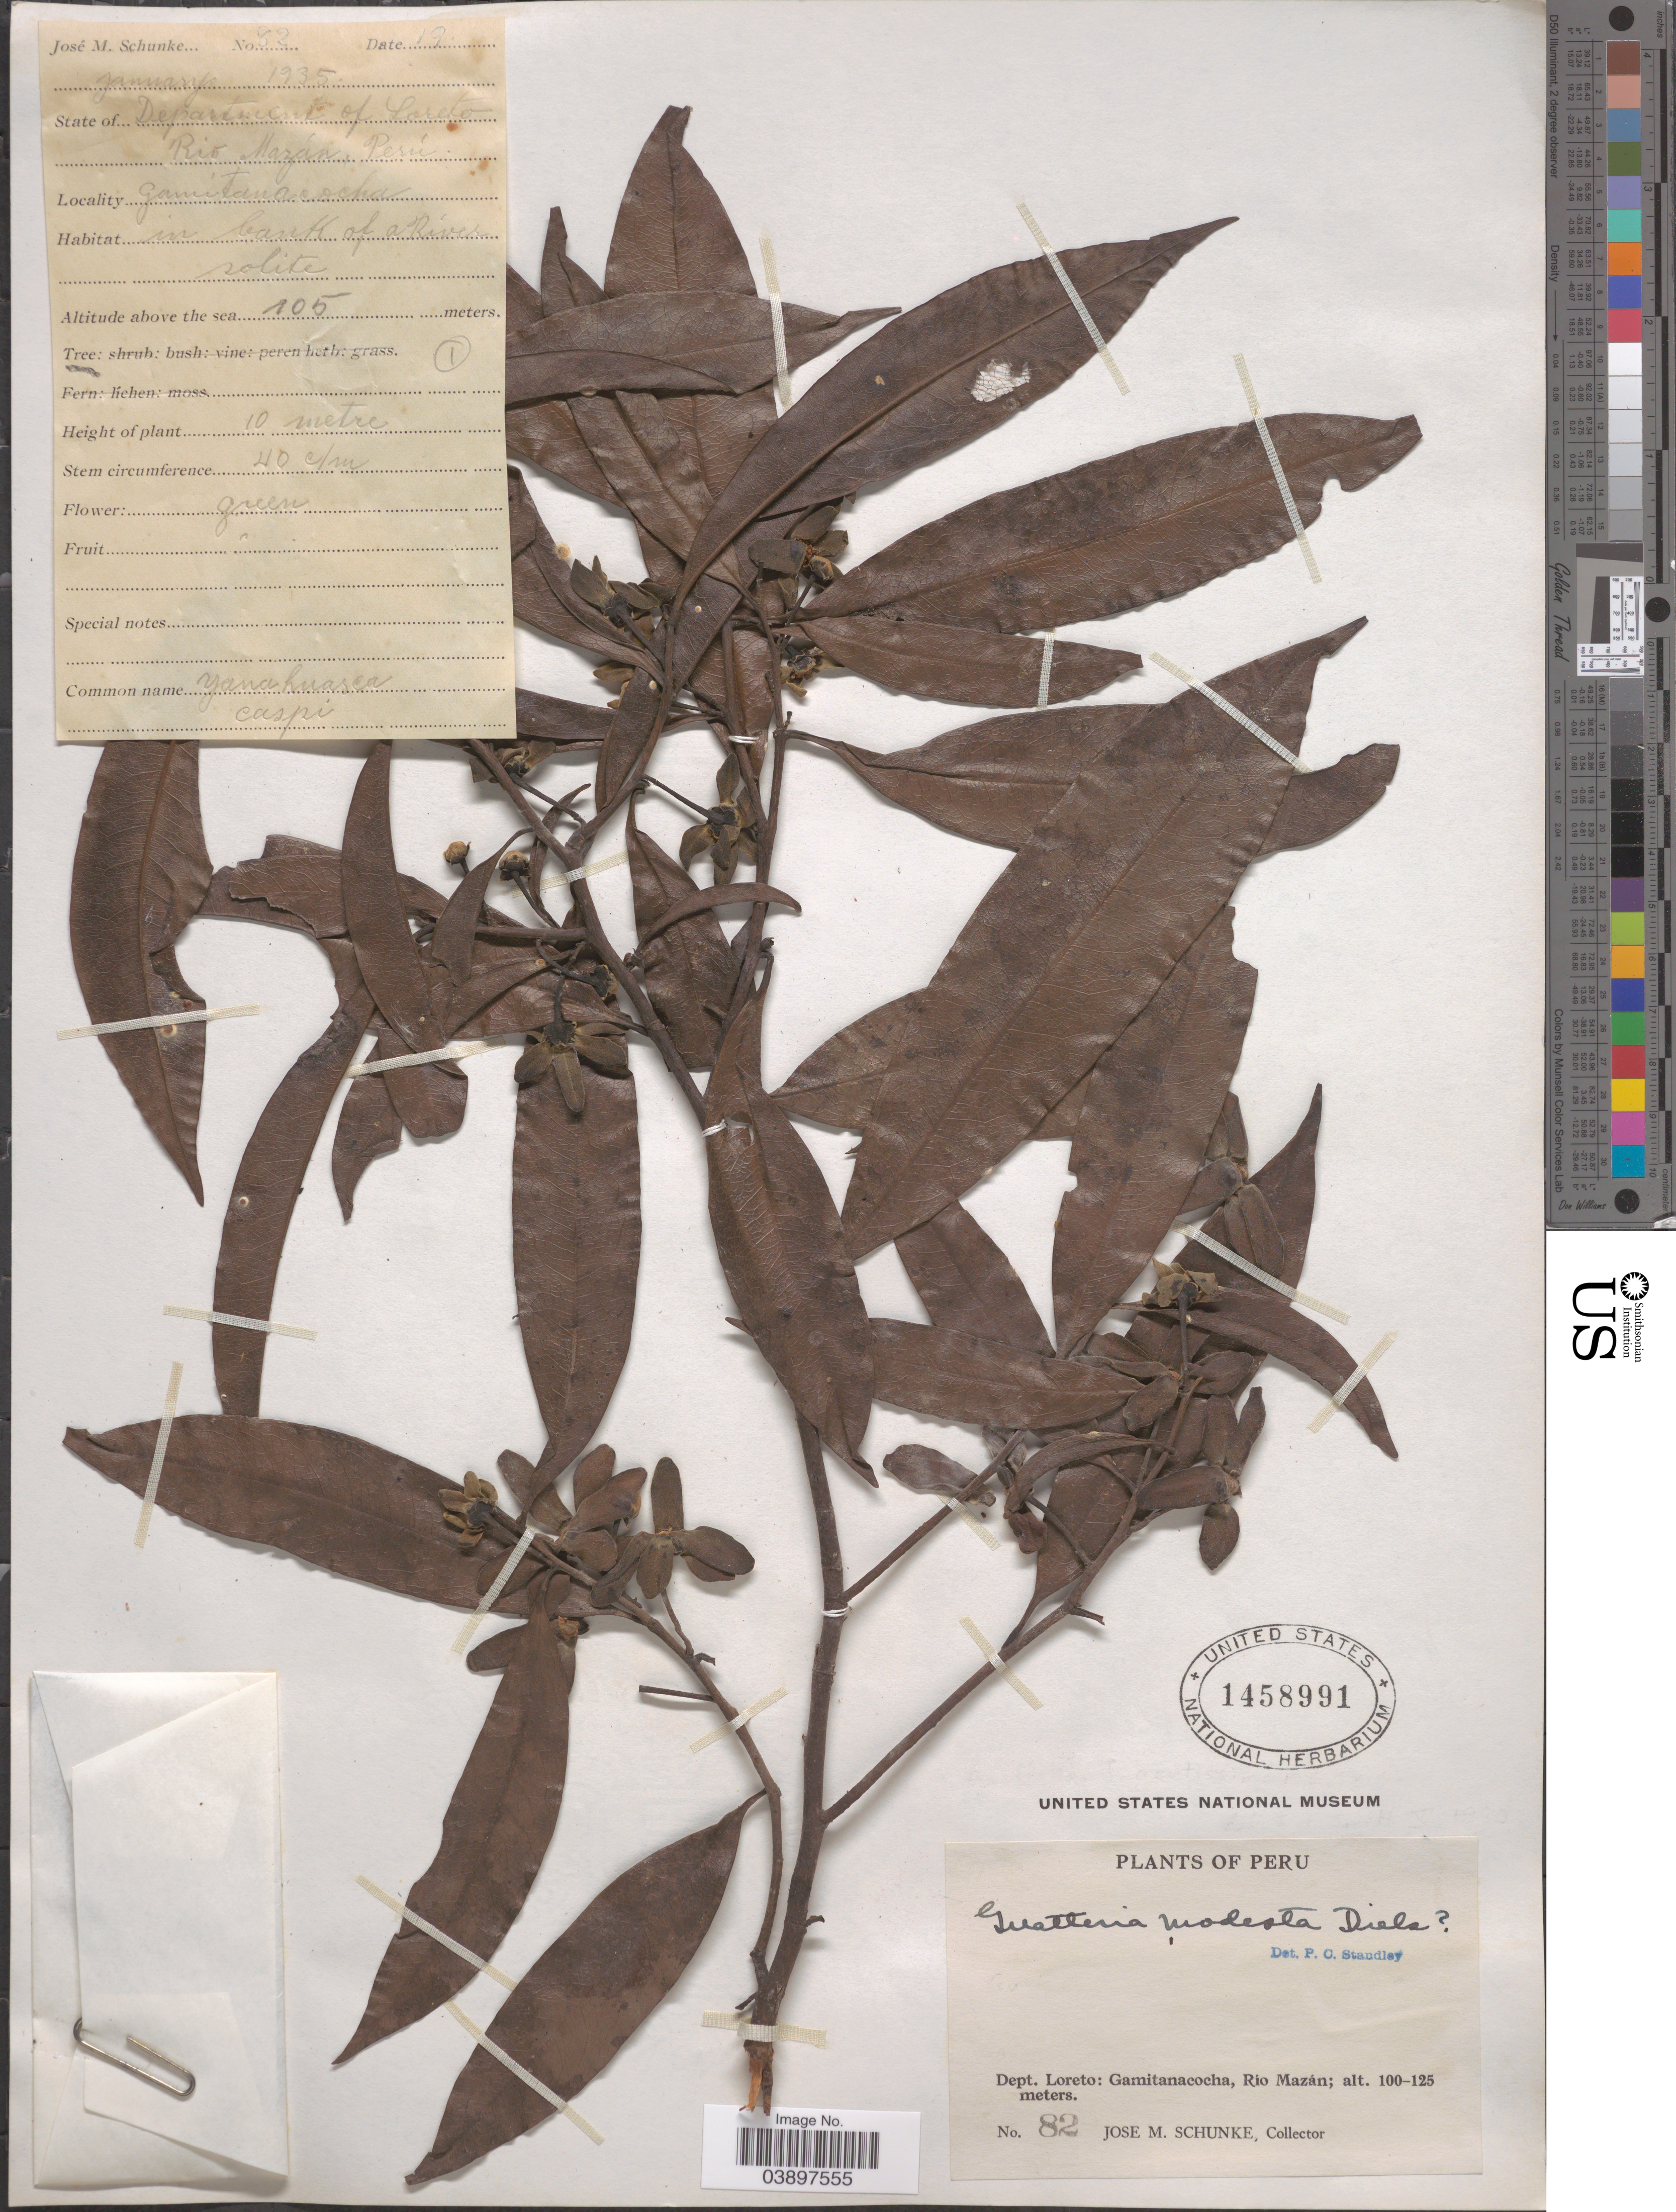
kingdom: Plantae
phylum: Tracheophyta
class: Magnoliopsida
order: Magnoliales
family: Annonaceae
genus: Guatteria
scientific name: Guatteria modesta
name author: Diels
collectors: J. M. Schunke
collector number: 82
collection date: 1935-01-19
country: Peru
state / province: Loreto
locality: Department of Loreto: Gamitanacocha, Río Mazán.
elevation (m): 105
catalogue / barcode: US 1458991